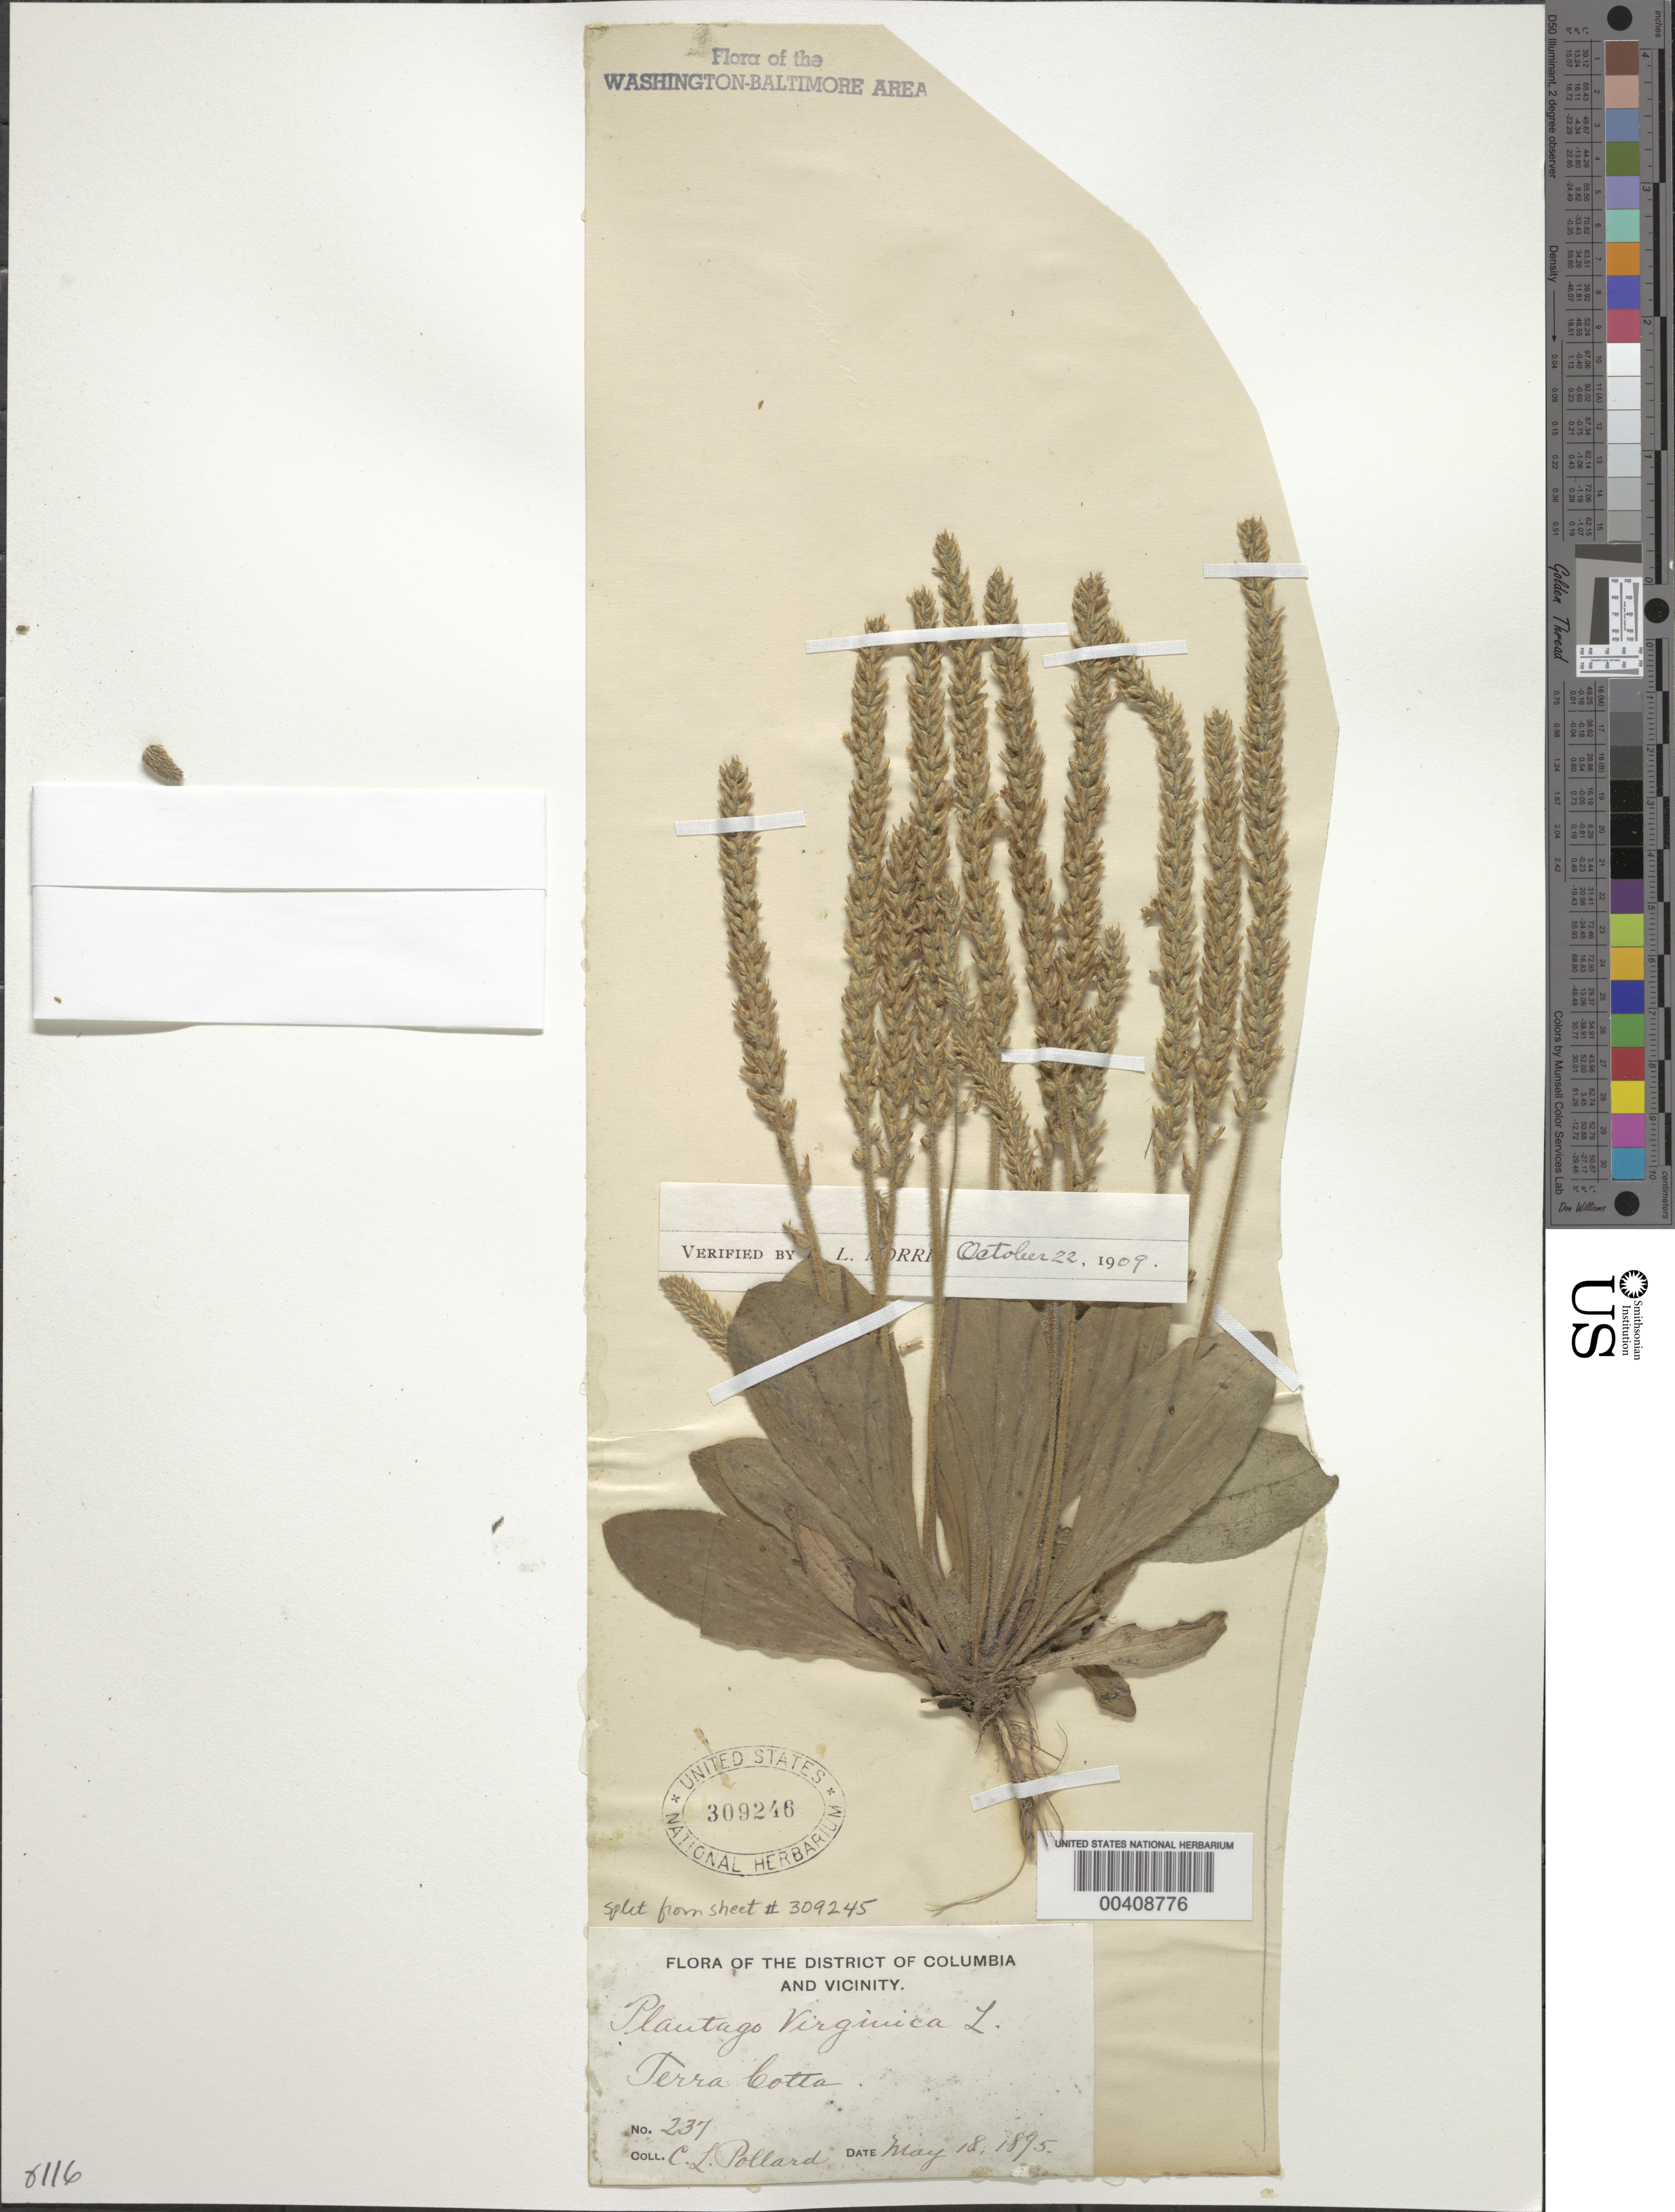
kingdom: Plantae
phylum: Tracheophyta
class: Magnoliopsida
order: Lamiales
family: Plantaginaceae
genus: Plantago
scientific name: Plantago virginica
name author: L.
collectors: C. L. Pollard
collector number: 237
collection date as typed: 18 May 1895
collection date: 1895-05-18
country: United States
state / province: District of Columbia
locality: Terra Cotta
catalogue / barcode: US 309246